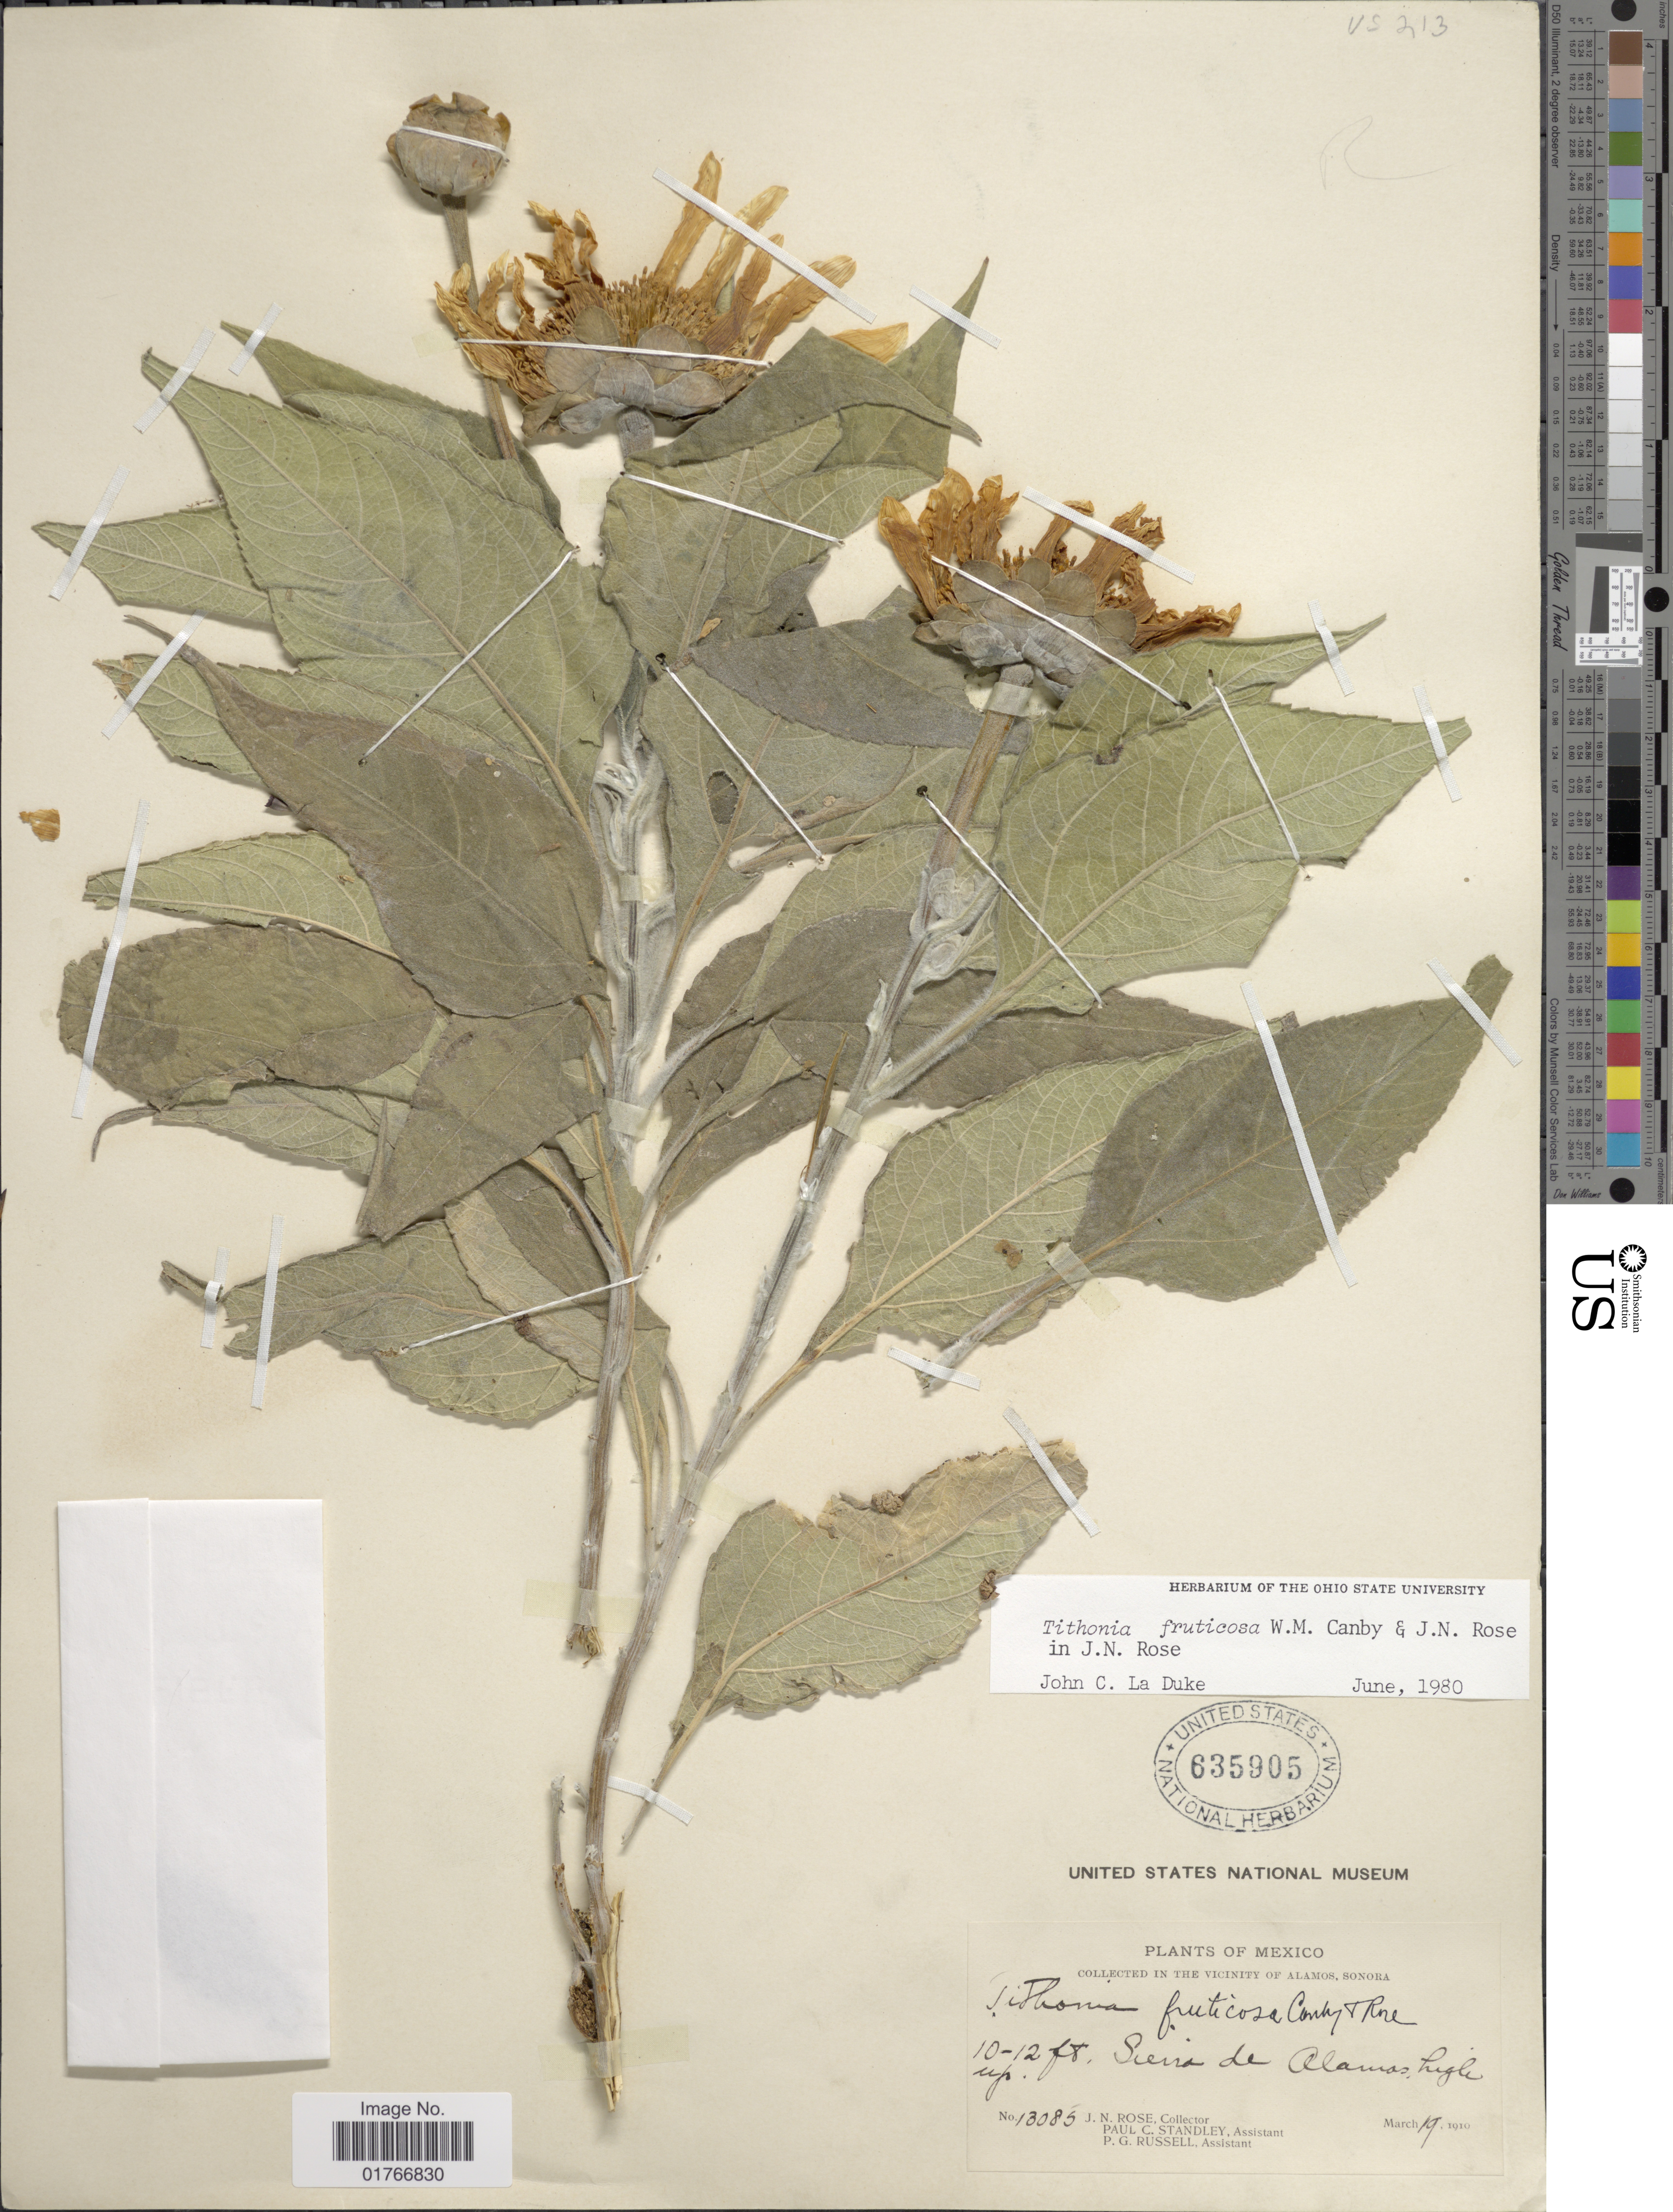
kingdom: Plantae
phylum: Tracheophyta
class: Magnoliopsida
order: Asterales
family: Asteraceae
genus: Tithonia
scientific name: Tithonia fruticosa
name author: Canby & Rose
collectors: J. N. Rose, P. C. Standley & P. G. Russell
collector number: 13085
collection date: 1910-03-19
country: Mexico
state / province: Sonora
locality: Vicinity of Alamos, Sierra de Alamos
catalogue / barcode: US 635905